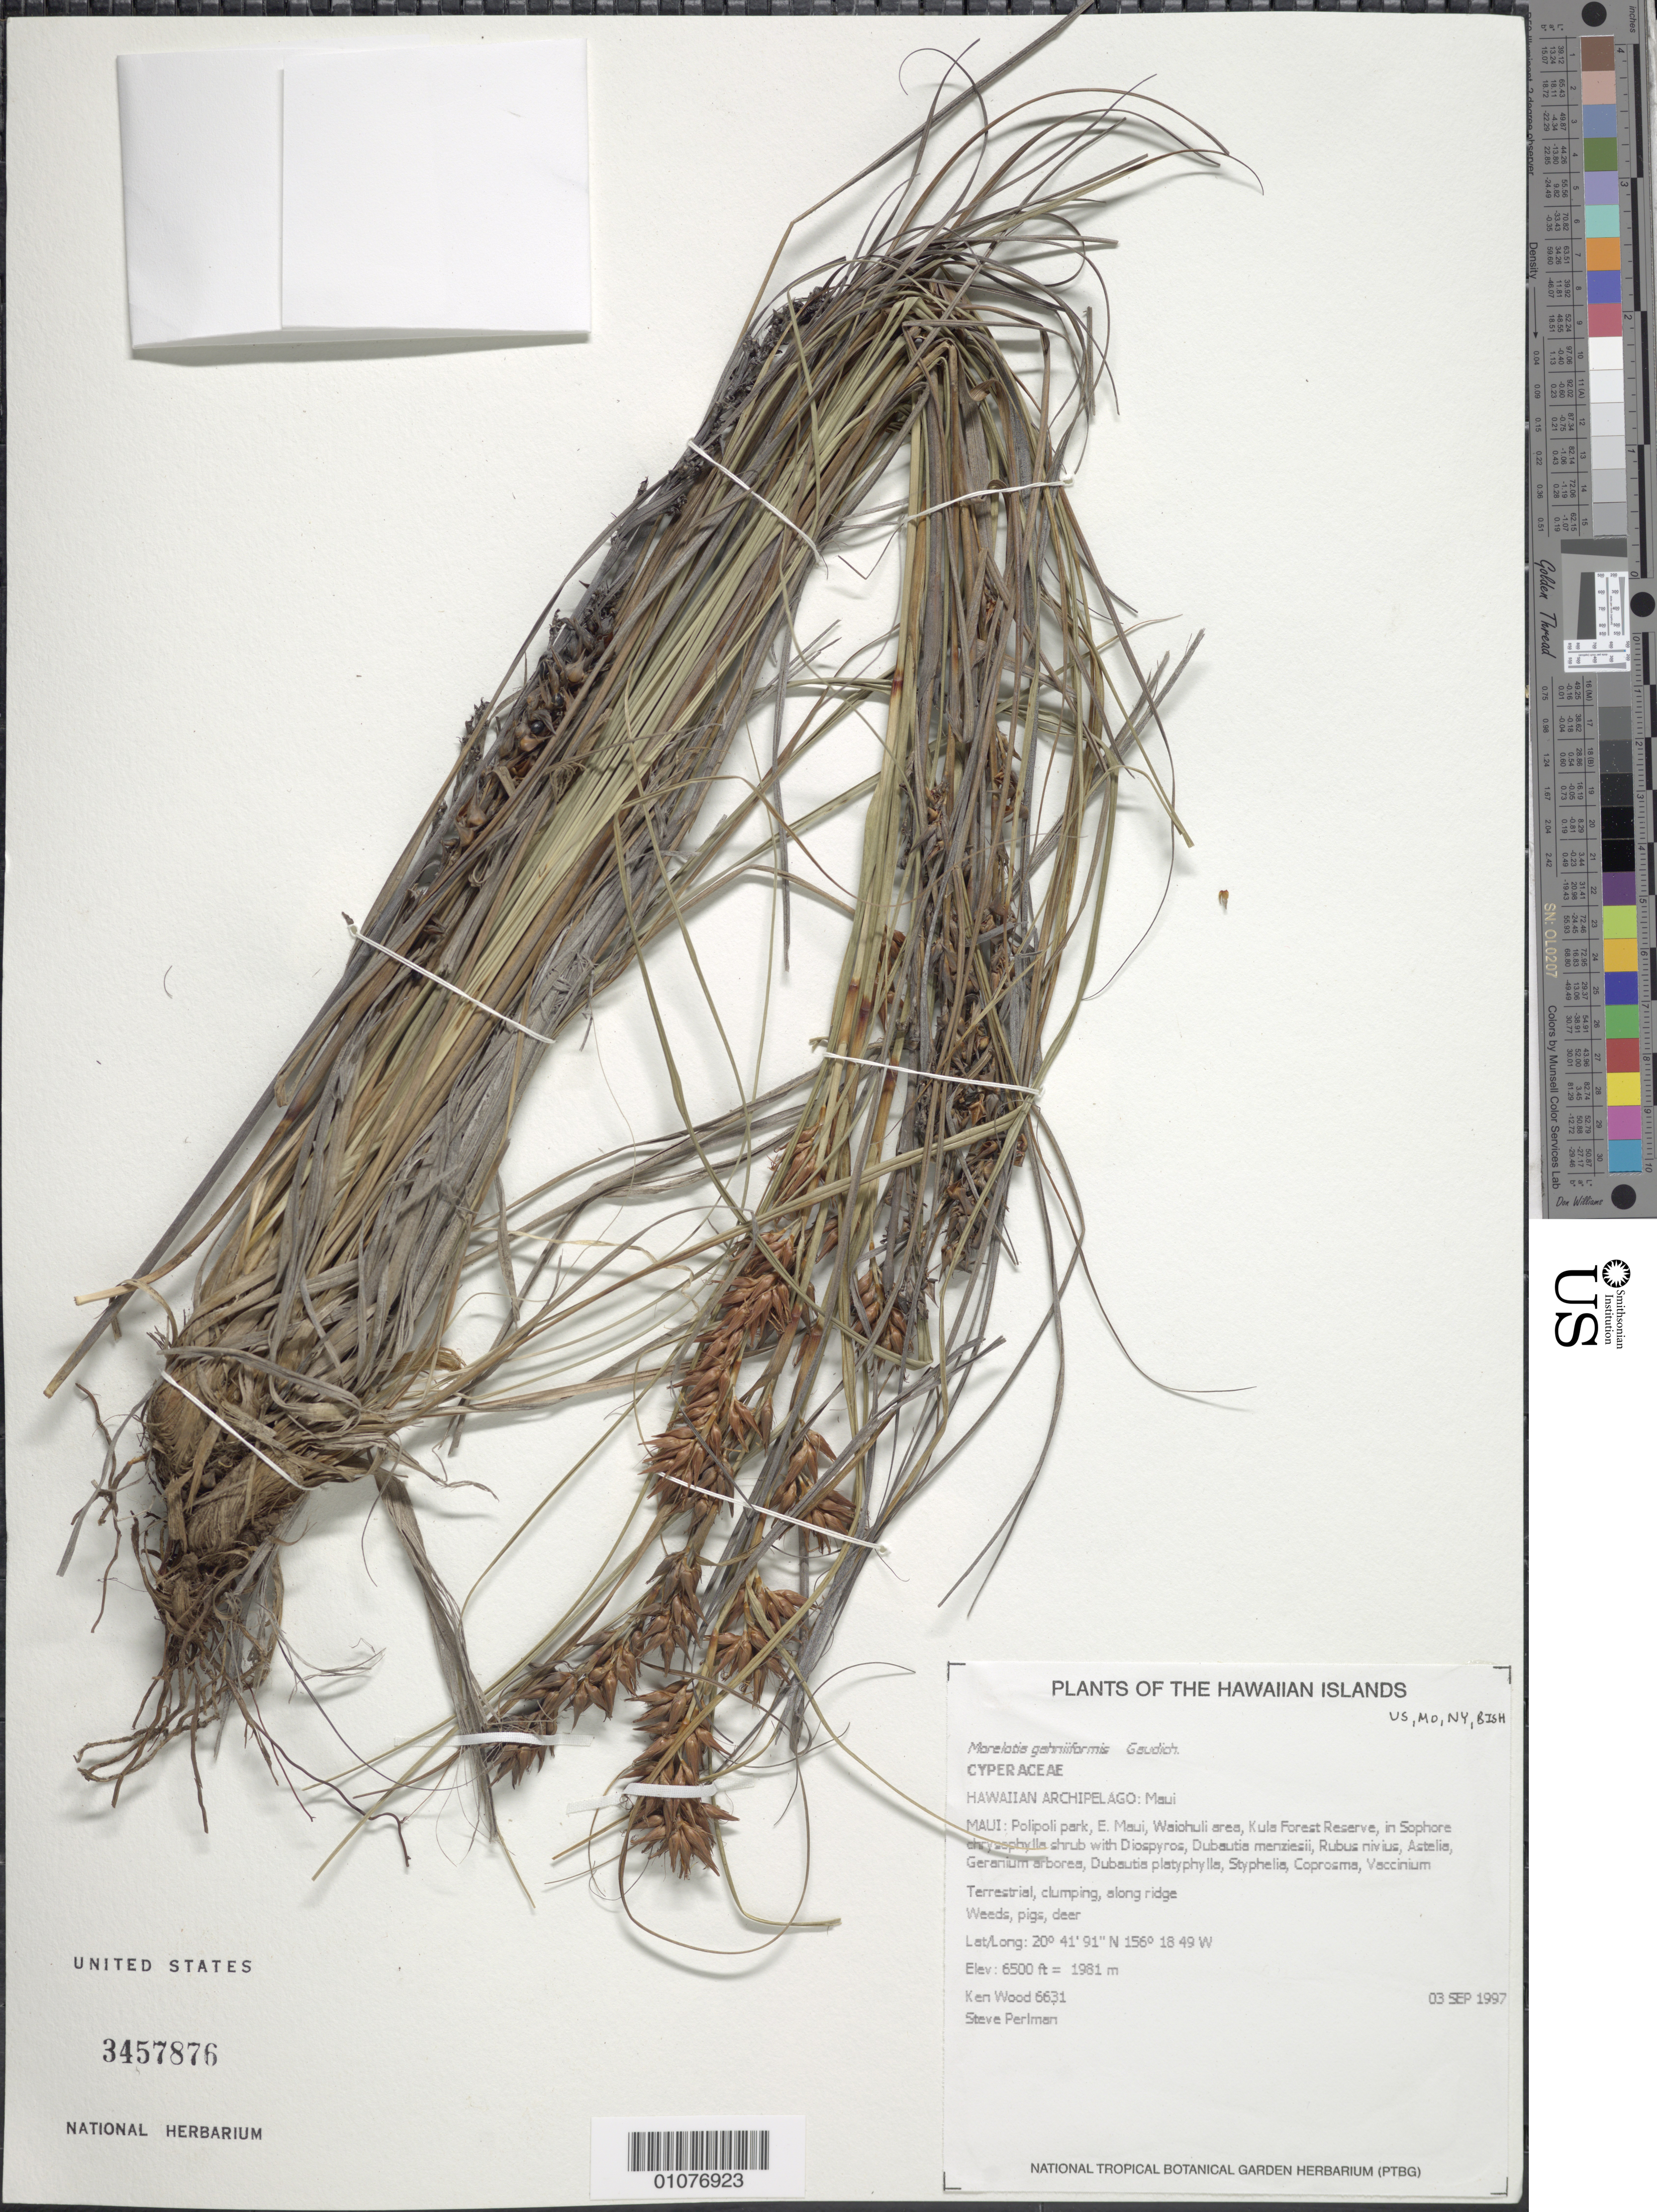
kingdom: Plantae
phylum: Tracheophyta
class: Liliopsida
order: Poales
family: Cyperaceae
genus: Morelotia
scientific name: Morelotia gahniiformis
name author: Gaudich.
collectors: K. R. Wood & S. P. Perlman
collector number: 6631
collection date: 1997-09-03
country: United States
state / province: Hawaii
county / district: Maui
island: Maui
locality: Polipoli park, E Maui, Waiohuli area, Kula Forest Reserve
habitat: Terrestrial, clumping, along ridge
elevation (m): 1981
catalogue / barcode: US 3457876